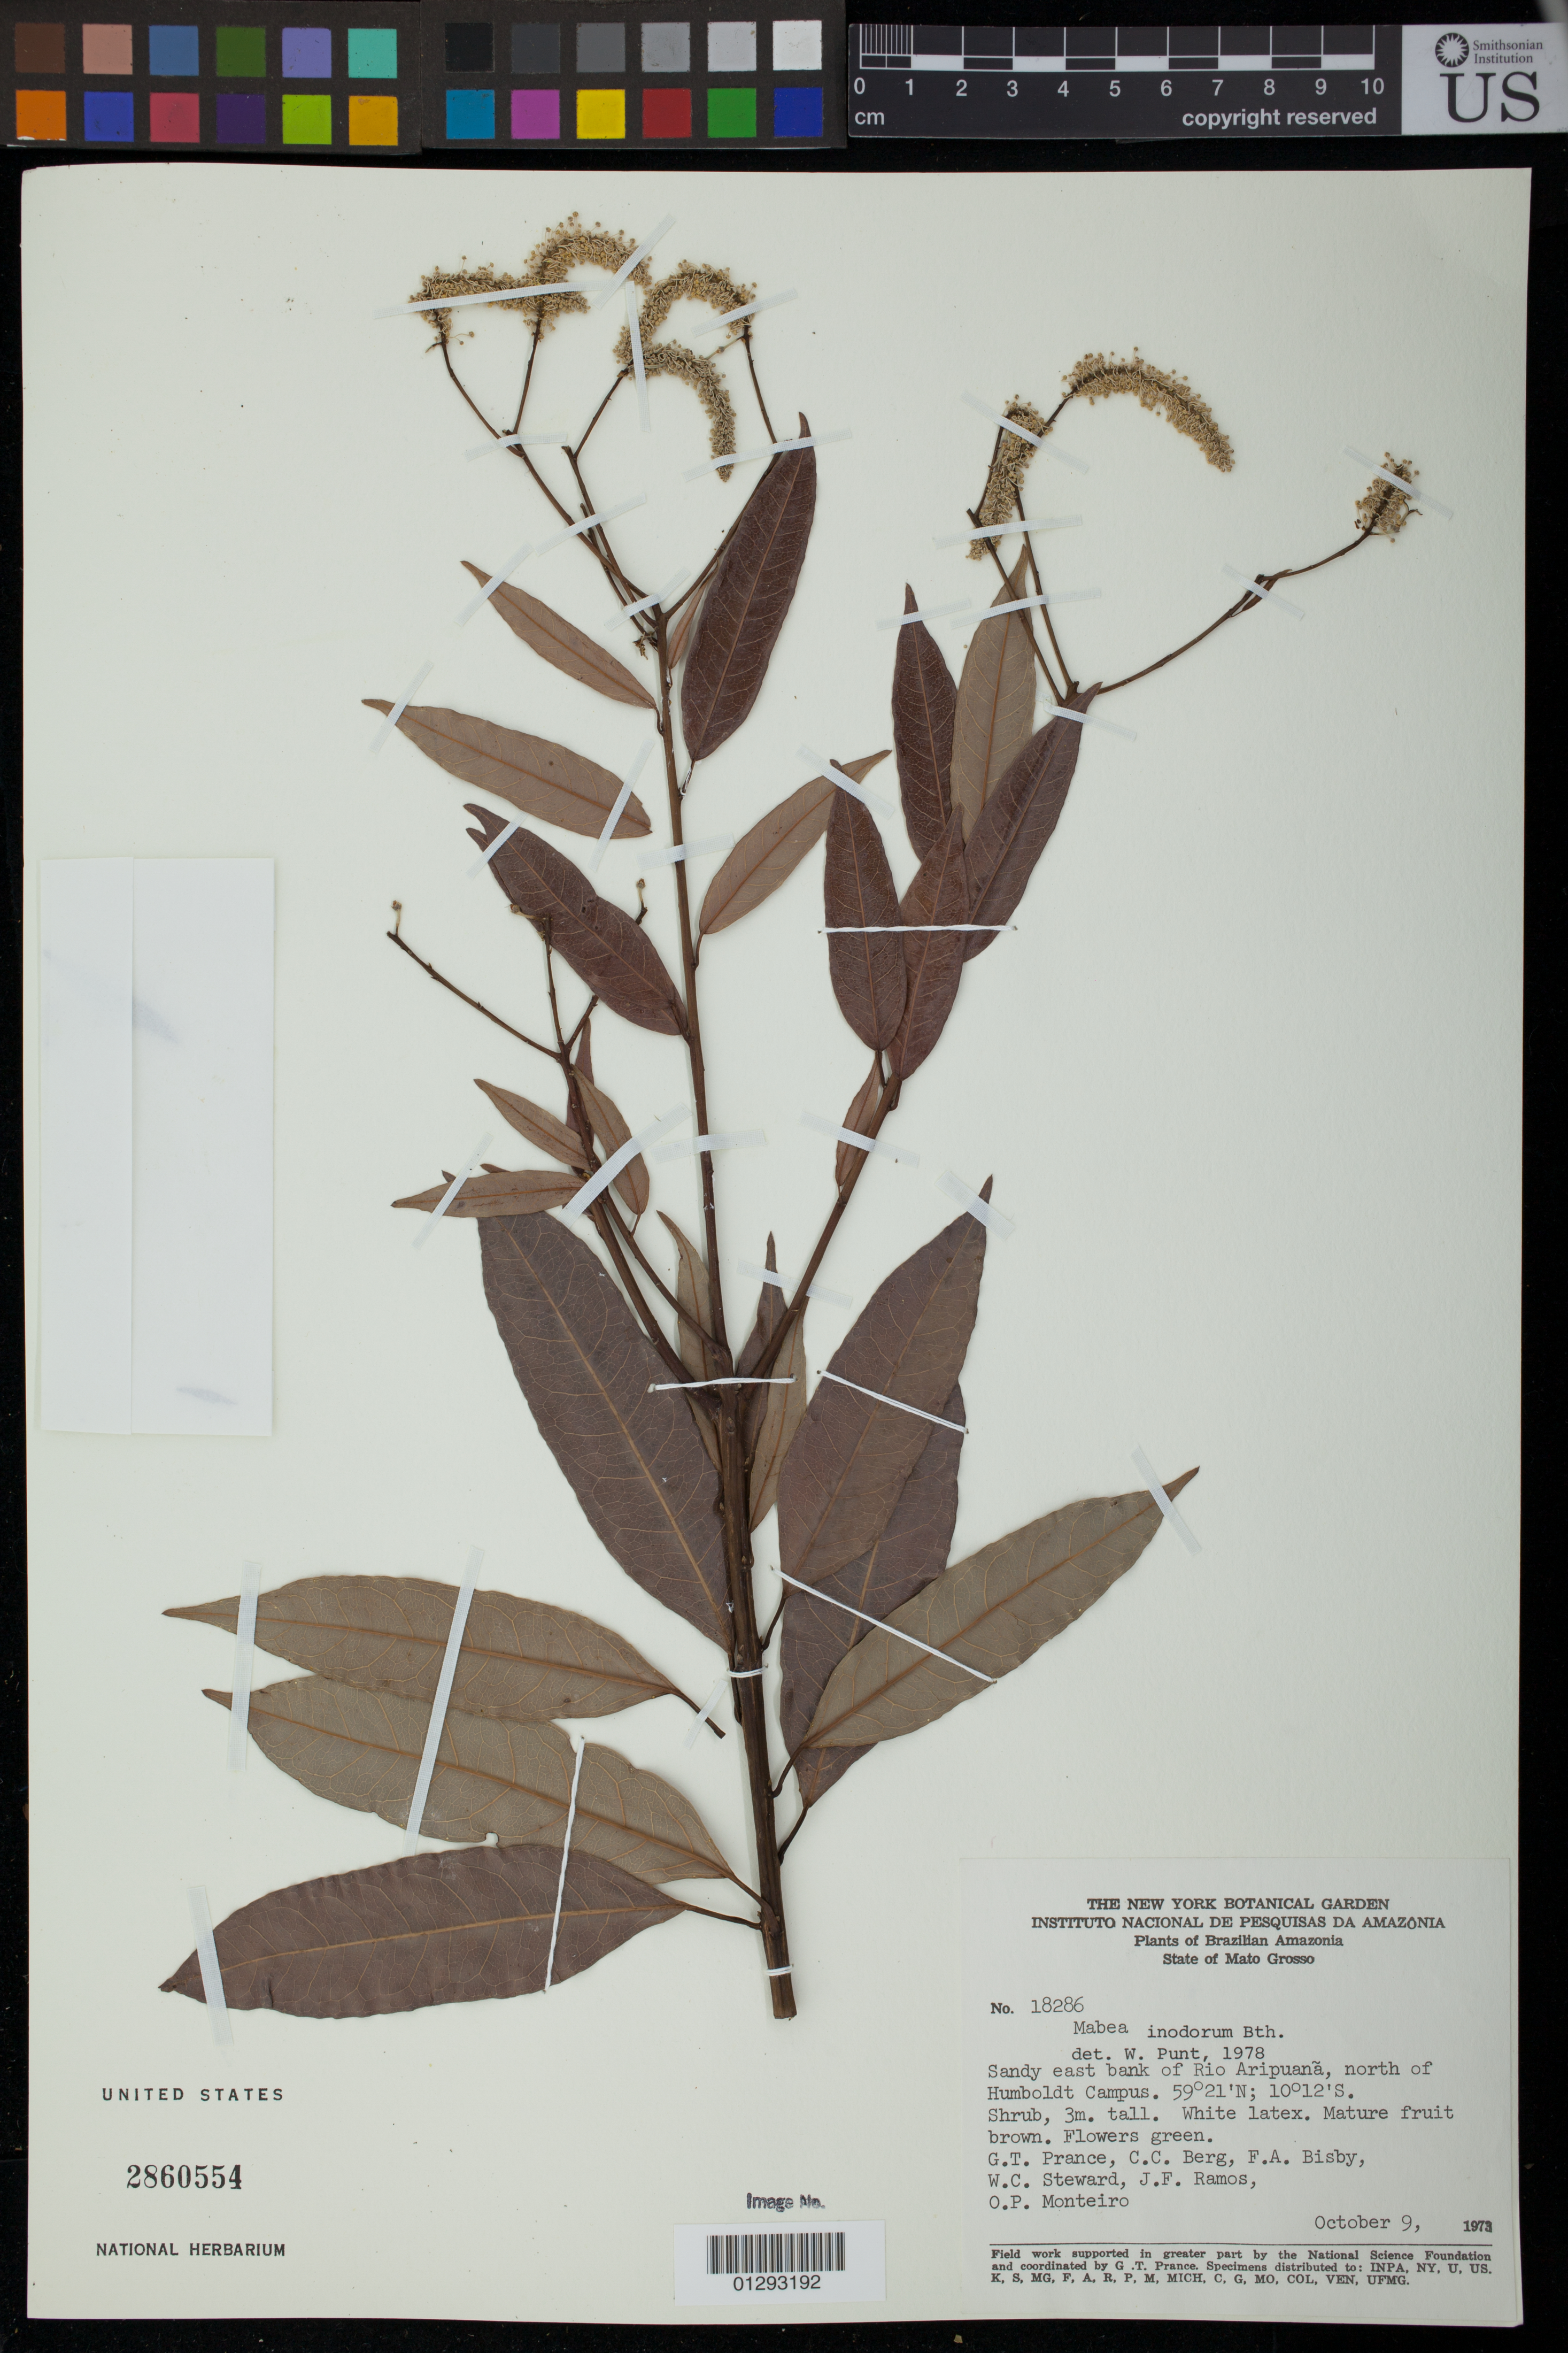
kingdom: Plantae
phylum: Tracheophyta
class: Magnoliopsida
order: Malpighiales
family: Euphorbiaceae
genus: Mabea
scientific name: Mabea indorum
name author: S. Moore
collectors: G. T. Prance, C. C. Berg, F. A. Bisby, W. C. Steward, J. F. Ramos & O. P. Monteiro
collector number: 18286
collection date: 1973-10-09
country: Brazil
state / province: Mato Grosso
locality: east bank of Rio Aripuana, north of Humboldt Campus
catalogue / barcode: US 2860554